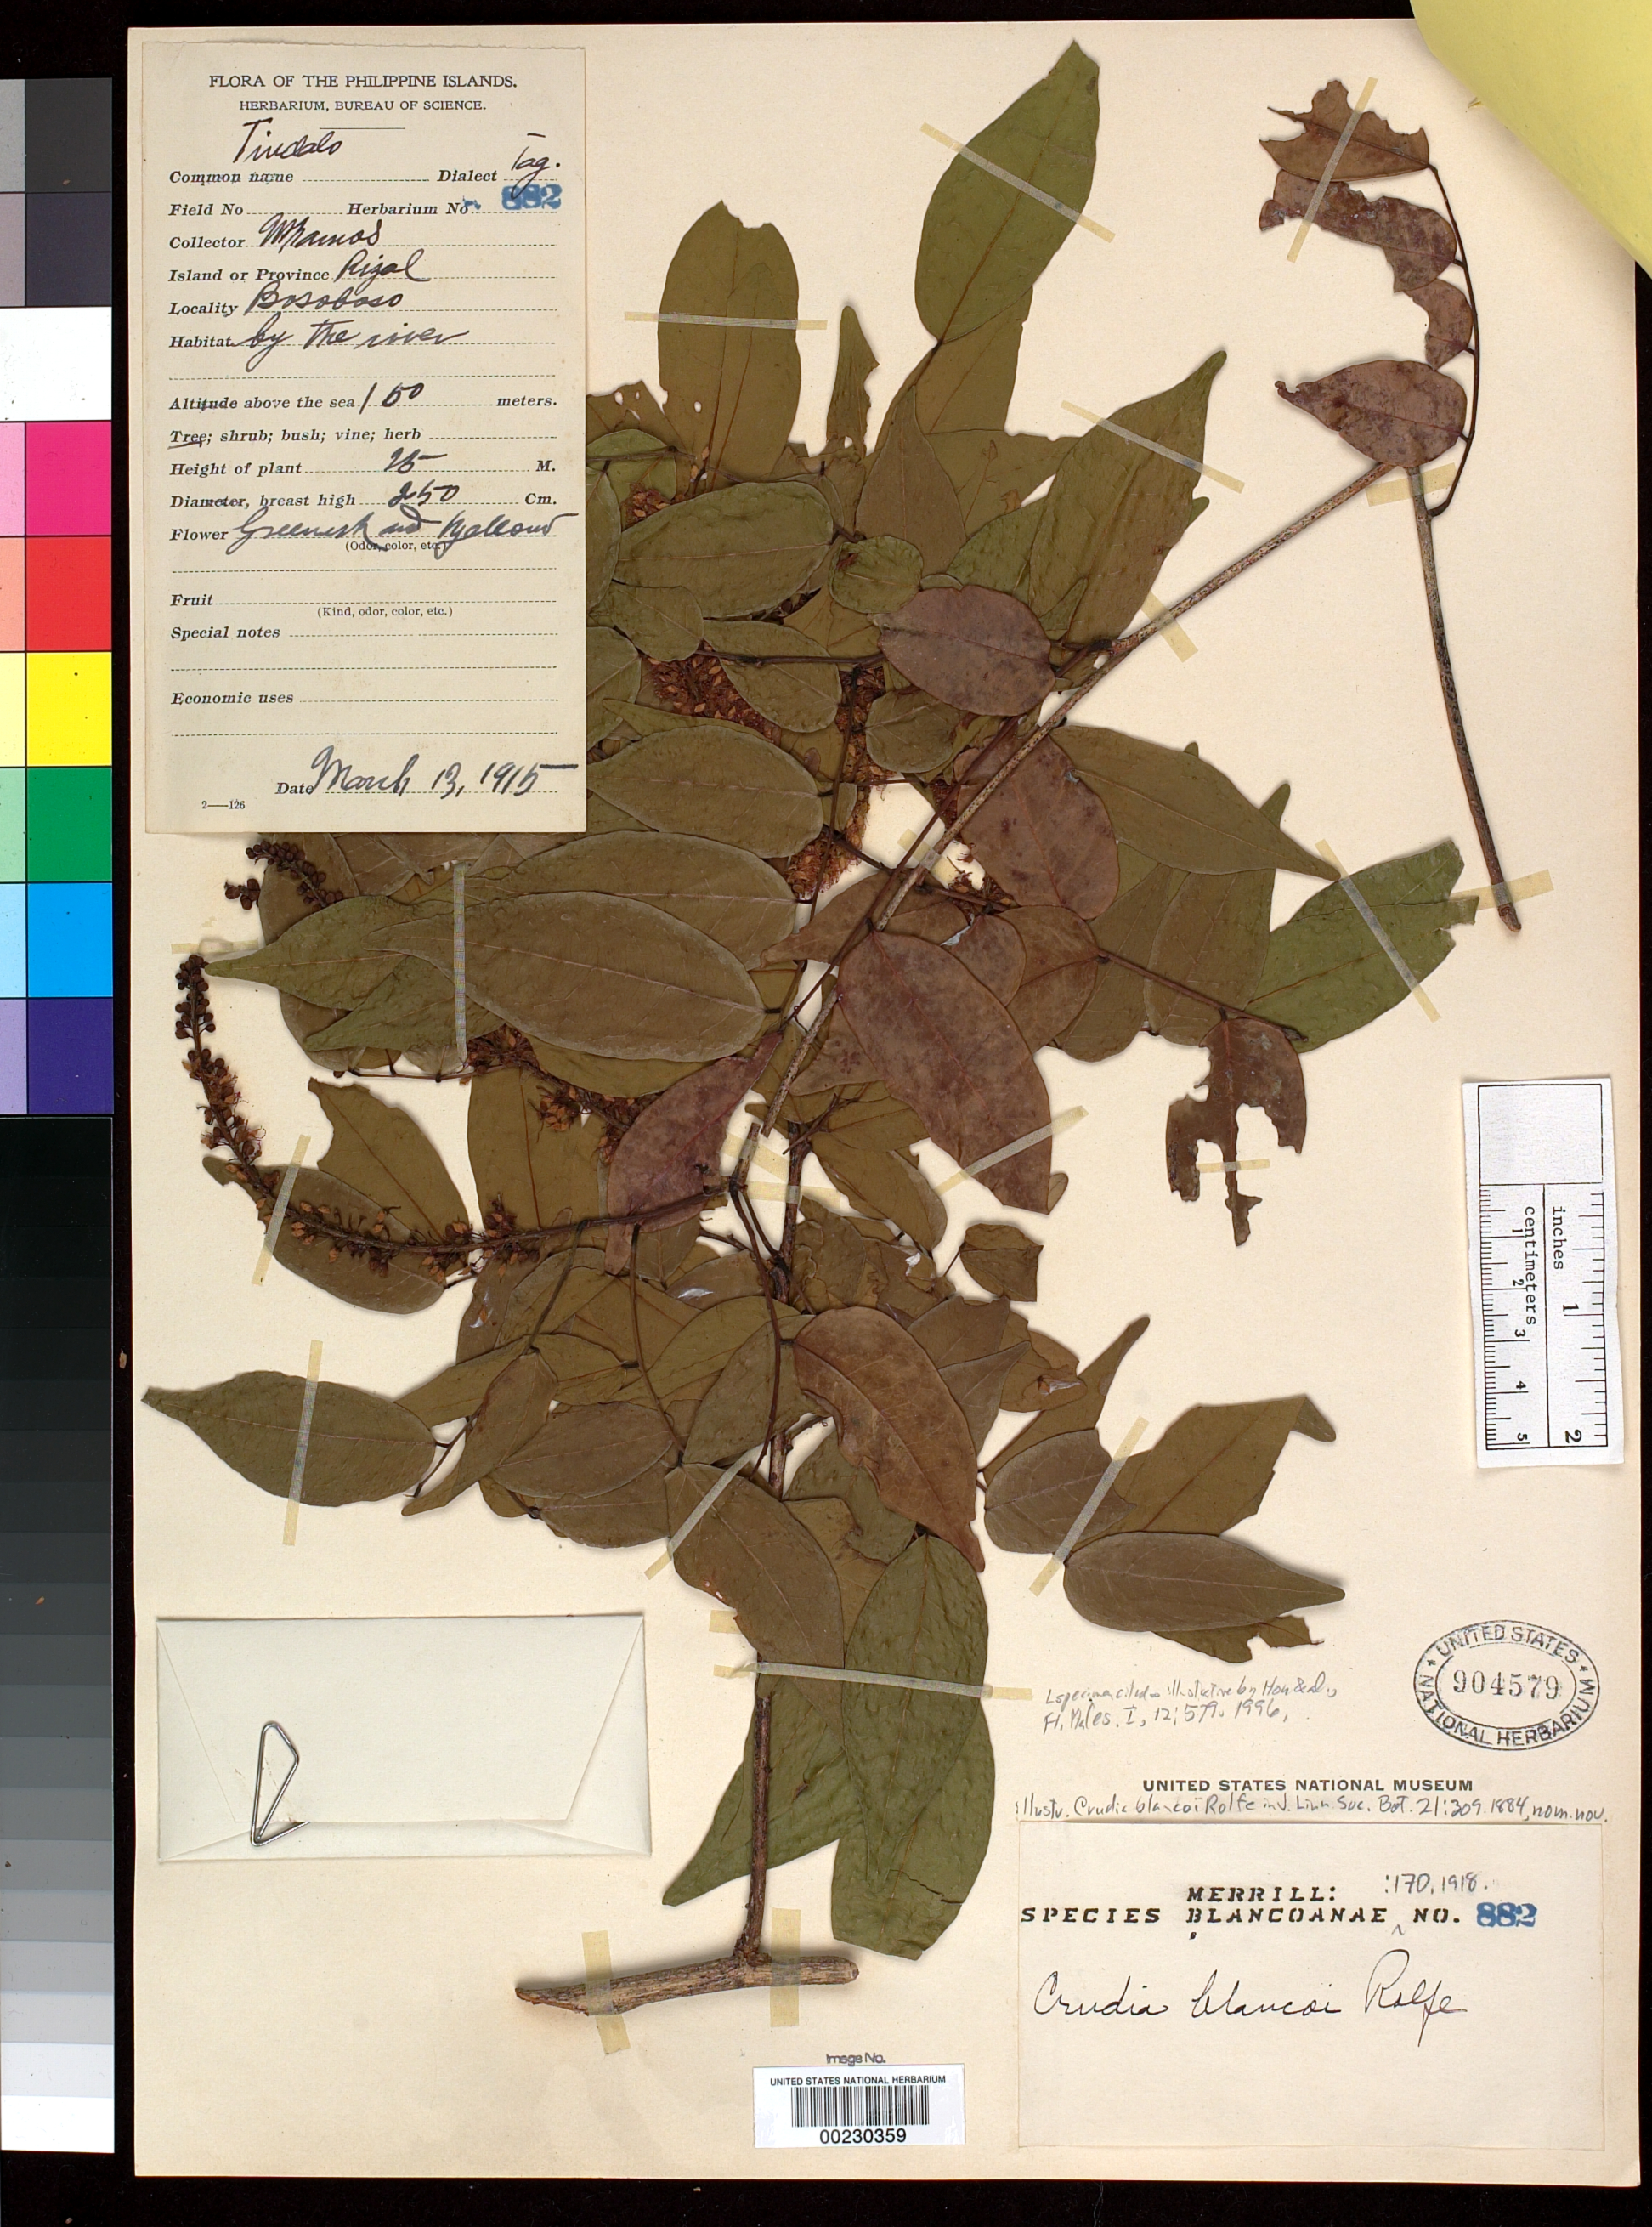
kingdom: Plantae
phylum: Tracheophyta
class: Magnoliopsida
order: Fabales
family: Fabaceae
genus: Crudia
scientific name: Crudia blancoi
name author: Rolfe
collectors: E. D. Merrill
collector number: Sp. Blancoan. 0882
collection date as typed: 13 Mar 1915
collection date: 1915-03-13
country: Philippines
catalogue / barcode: US 904579